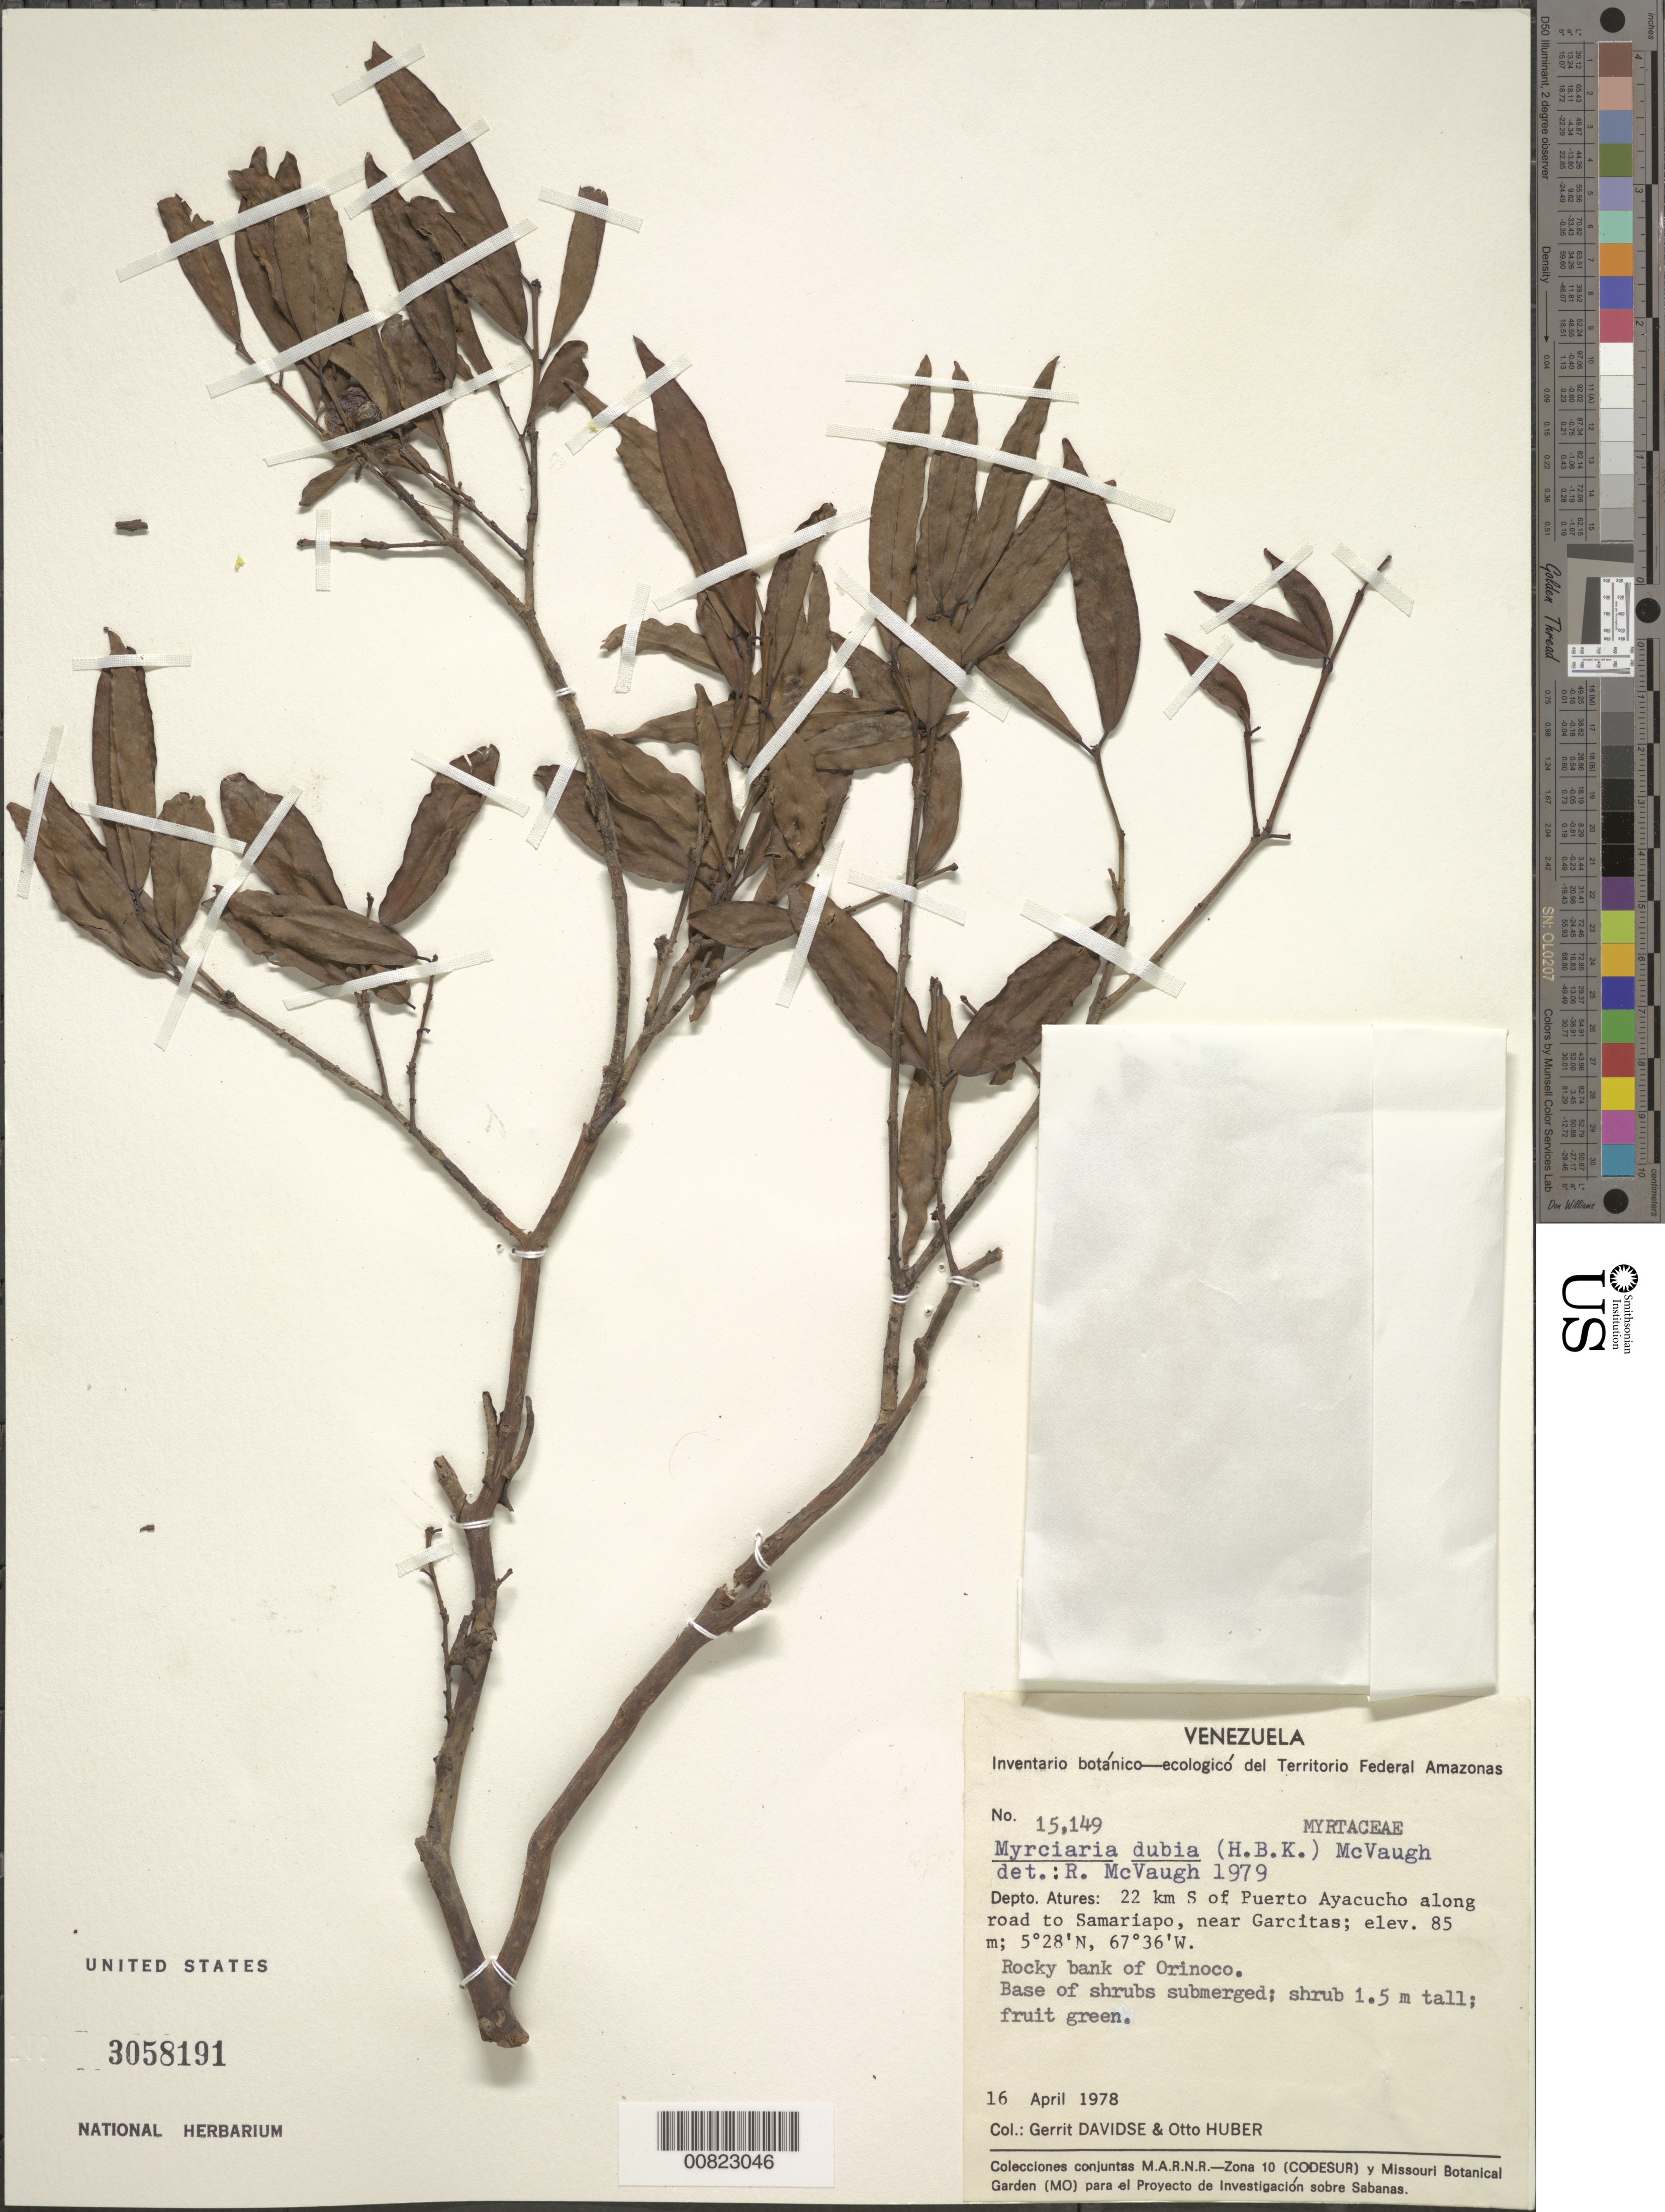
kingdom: Plantae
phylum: Tracheophyta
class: Magnoliopsida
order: Myrtales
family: Myrtaceae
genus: Myrciaria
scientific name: Myrciaria dubia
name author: (Kunth) McVaugh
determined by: McVaugh, R.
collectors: G. Davidse & O. Huber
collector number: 15149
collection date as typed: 16-Apr-78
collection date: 1978-04-16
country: Venezuela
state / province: Amazonas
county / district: Atures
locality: Puerto Ayacucho, 22 km S of along road to Samariapo, near Garcitas, Río Orinoco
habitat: Rocky bank of river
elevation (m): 85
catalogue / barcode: US 3058191